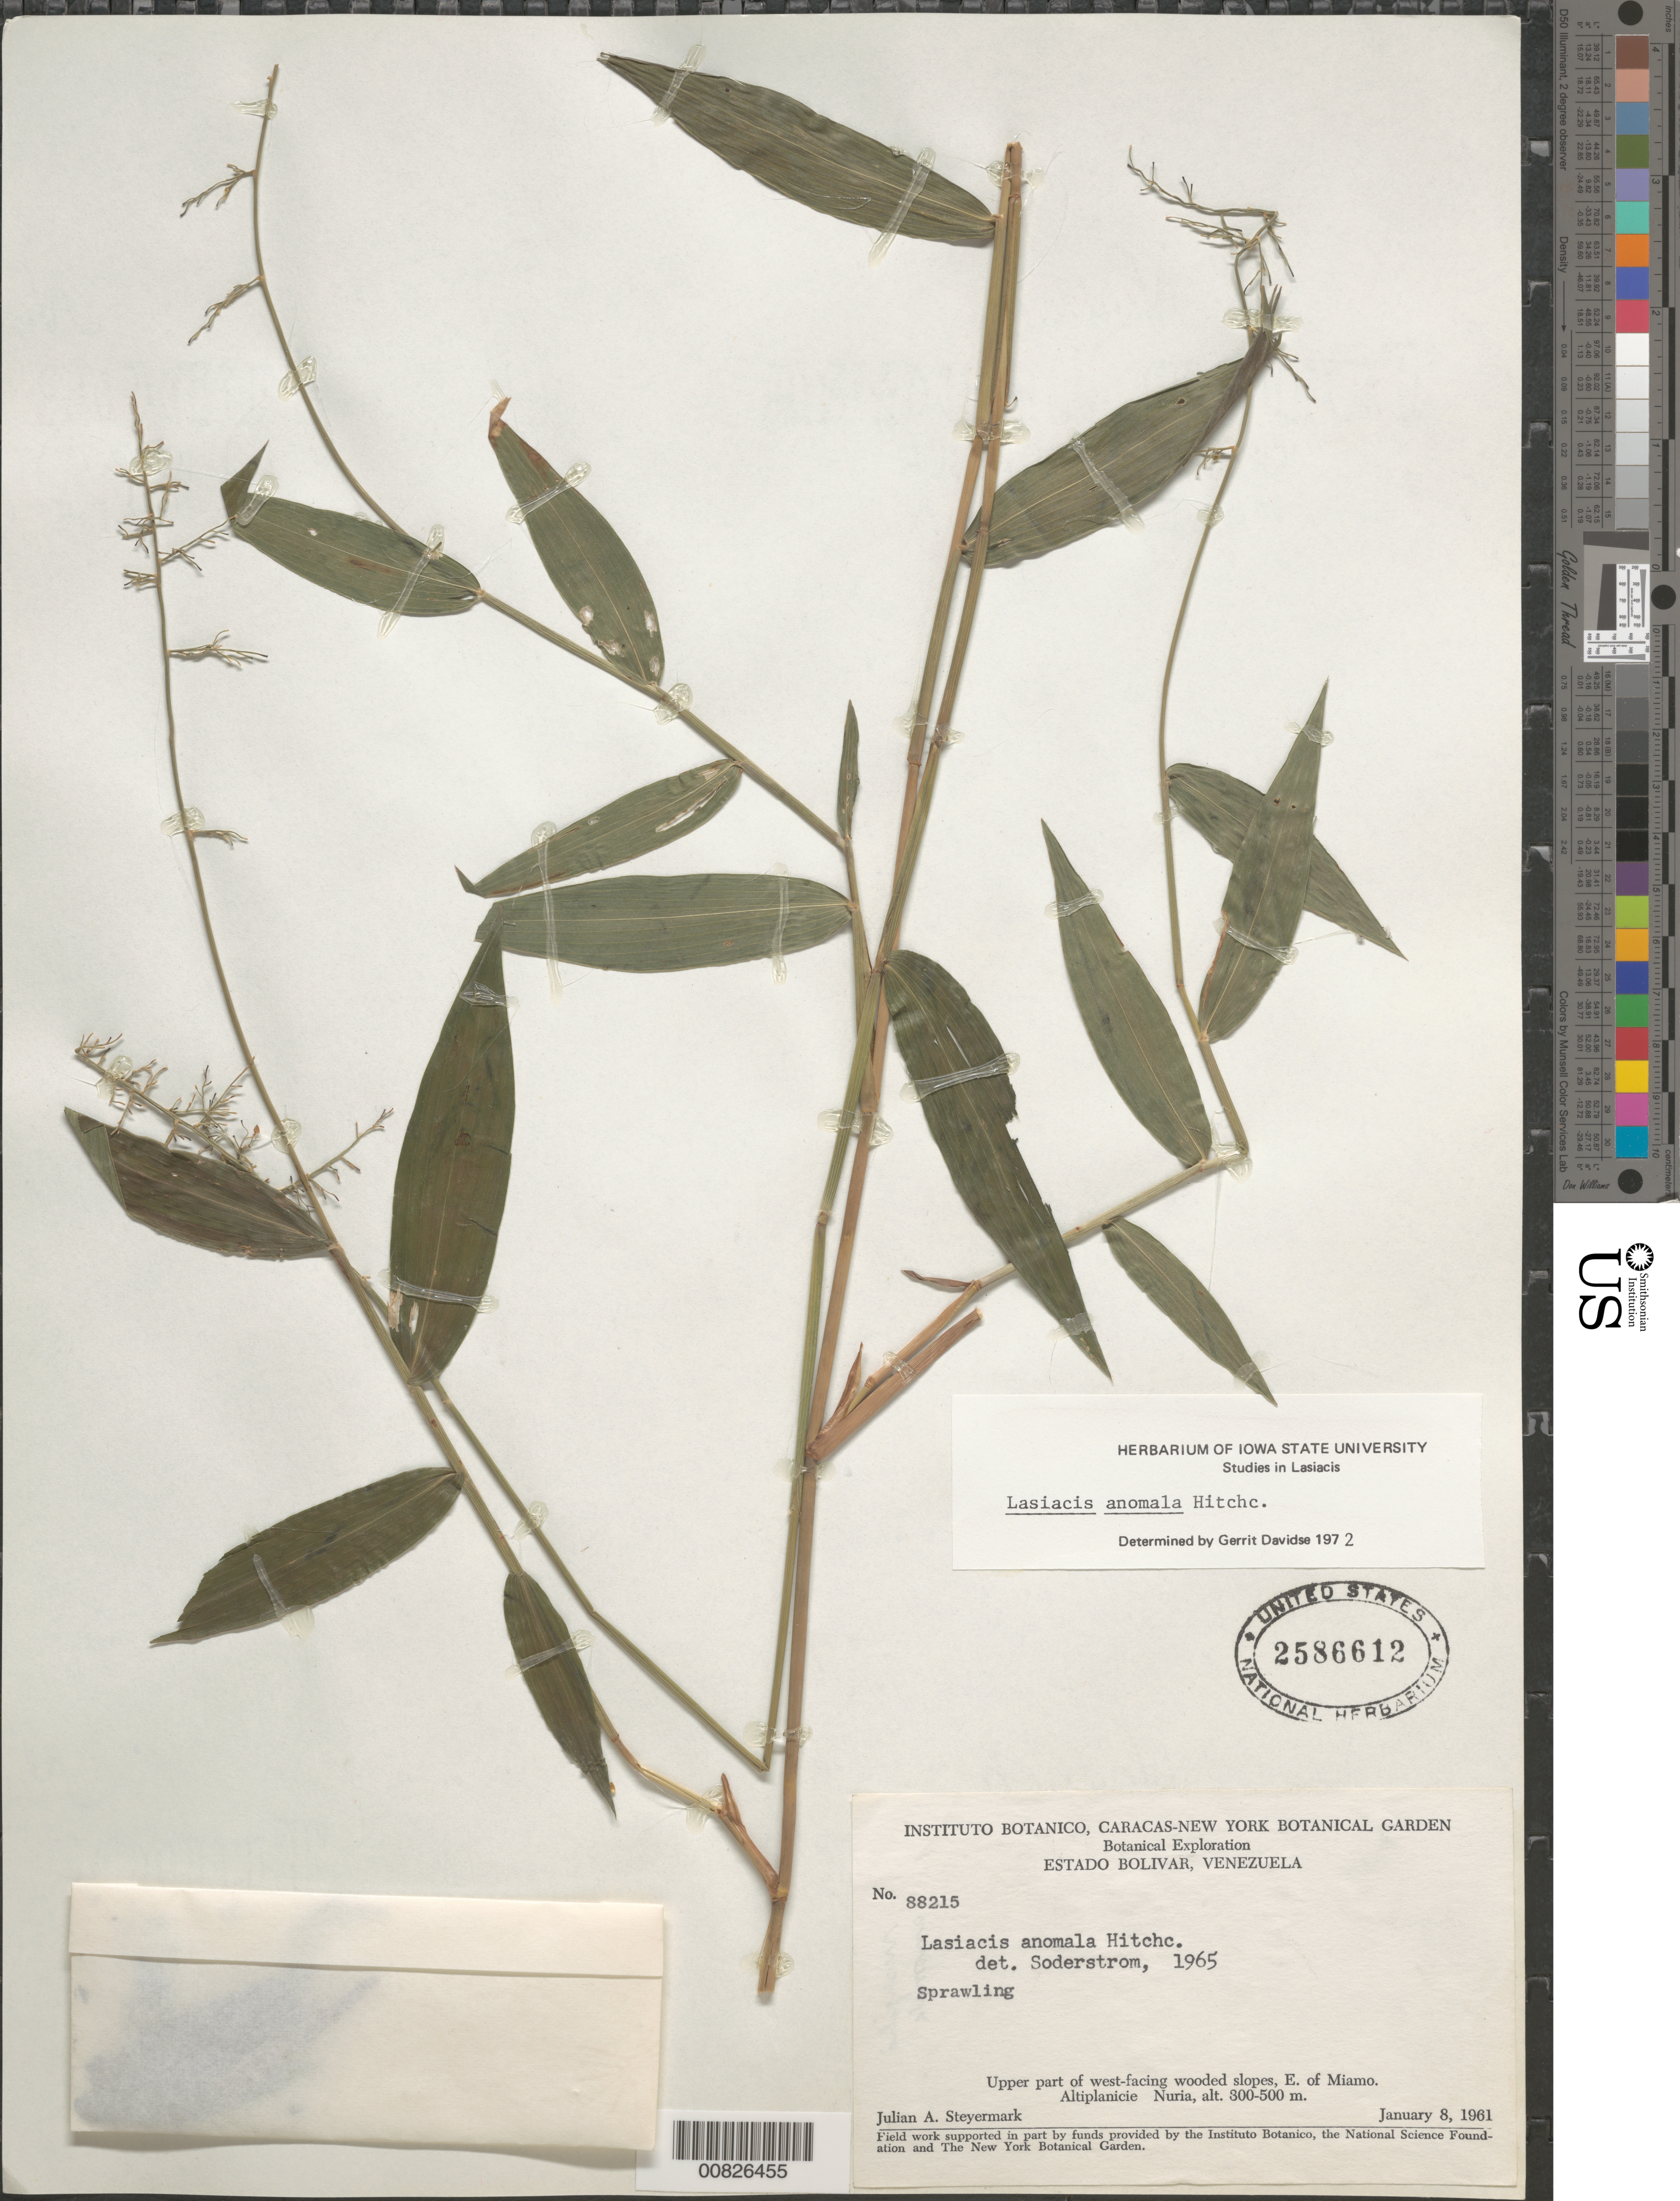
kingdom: Plantae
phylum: Tracheophyta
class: Liliopsida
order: Poales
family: Poaceae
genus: Lasiacis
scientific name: Lasiacis anomala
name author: Hitchc.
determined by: Davidse, Gerrit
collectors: J. Steyermark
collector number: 88215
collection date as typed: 8-Jan-61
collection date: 1961-01-08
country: Venezuela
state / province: Bolívar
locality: Altiplanicie de Nuria, E of Miamo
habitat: Upper part of W-facing wooded slopes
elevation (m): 300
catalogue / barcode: US 2586612